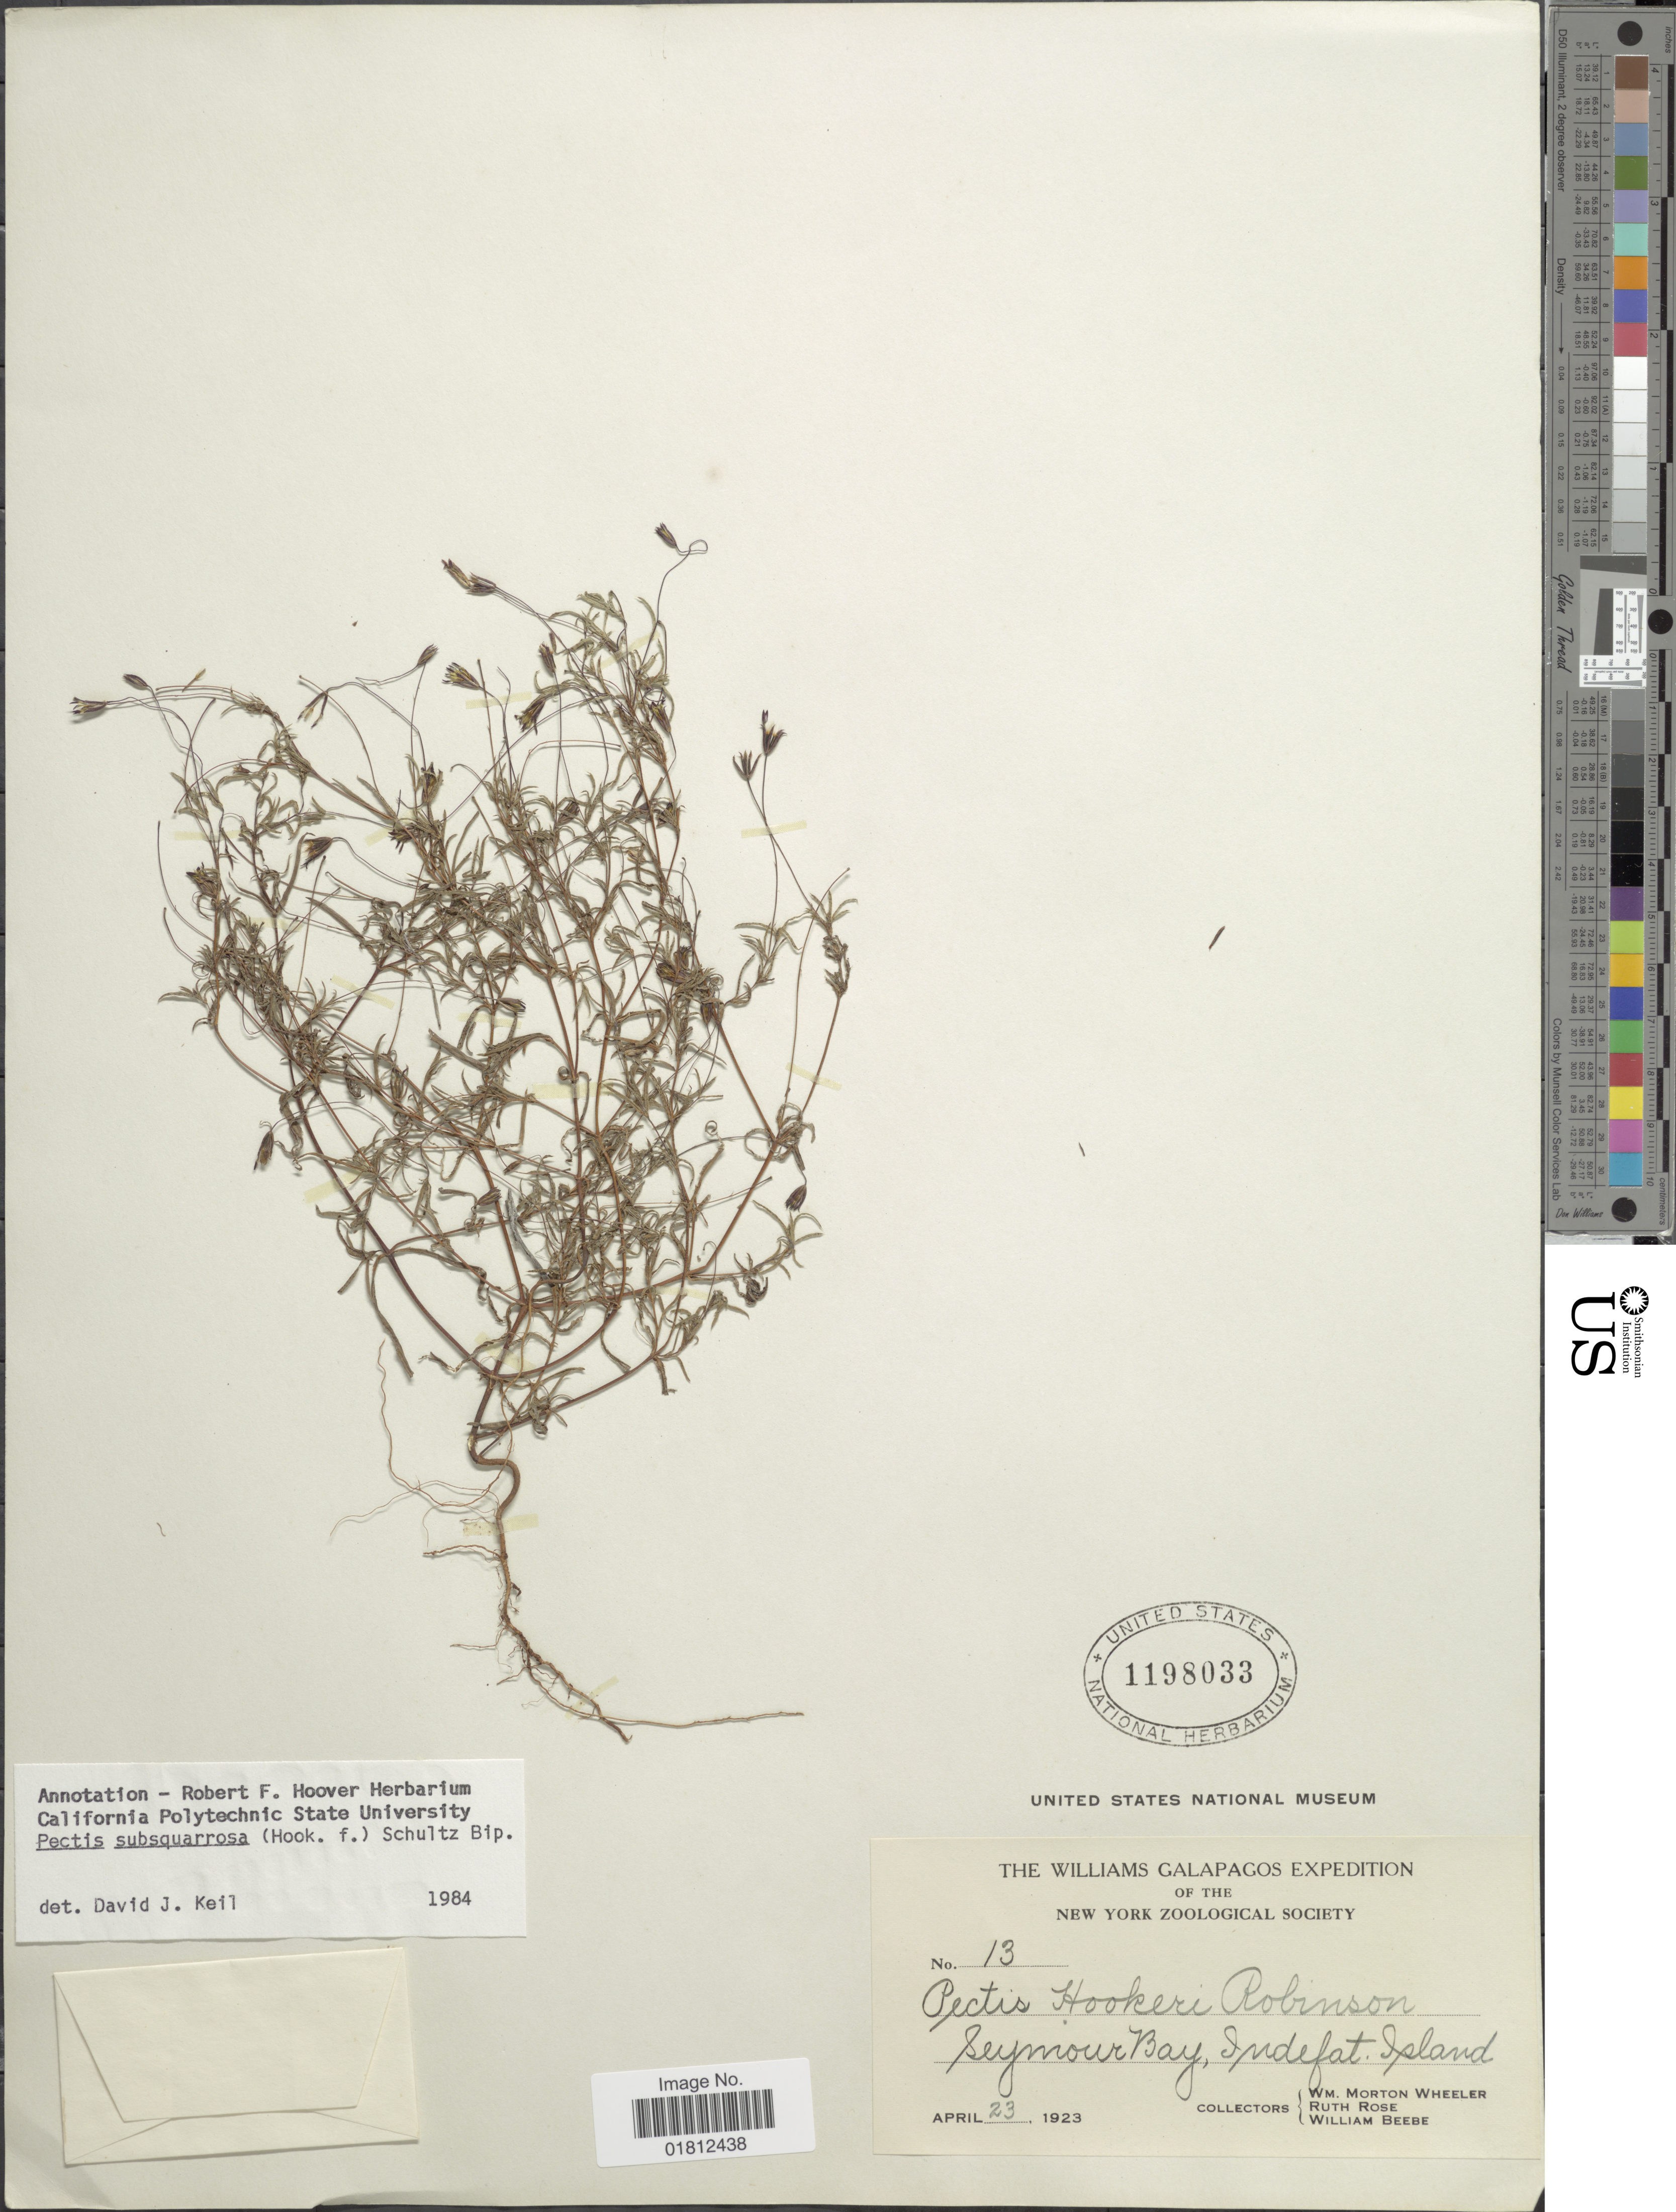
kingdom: Plantae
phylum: Tracheophyta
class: Magnoliopsida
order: Asterales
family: Asteraceae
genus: Pectis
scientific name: Pectis subsquarrosa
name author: (Hook. f.) Sch. Bip.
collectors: W. Wheeler, R. Rose & W. Beebe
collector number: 13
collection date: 1923-04-23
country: Ecuador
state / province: Colón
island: Santa Cruz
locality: Seymour Bay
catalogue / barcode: US 1198033